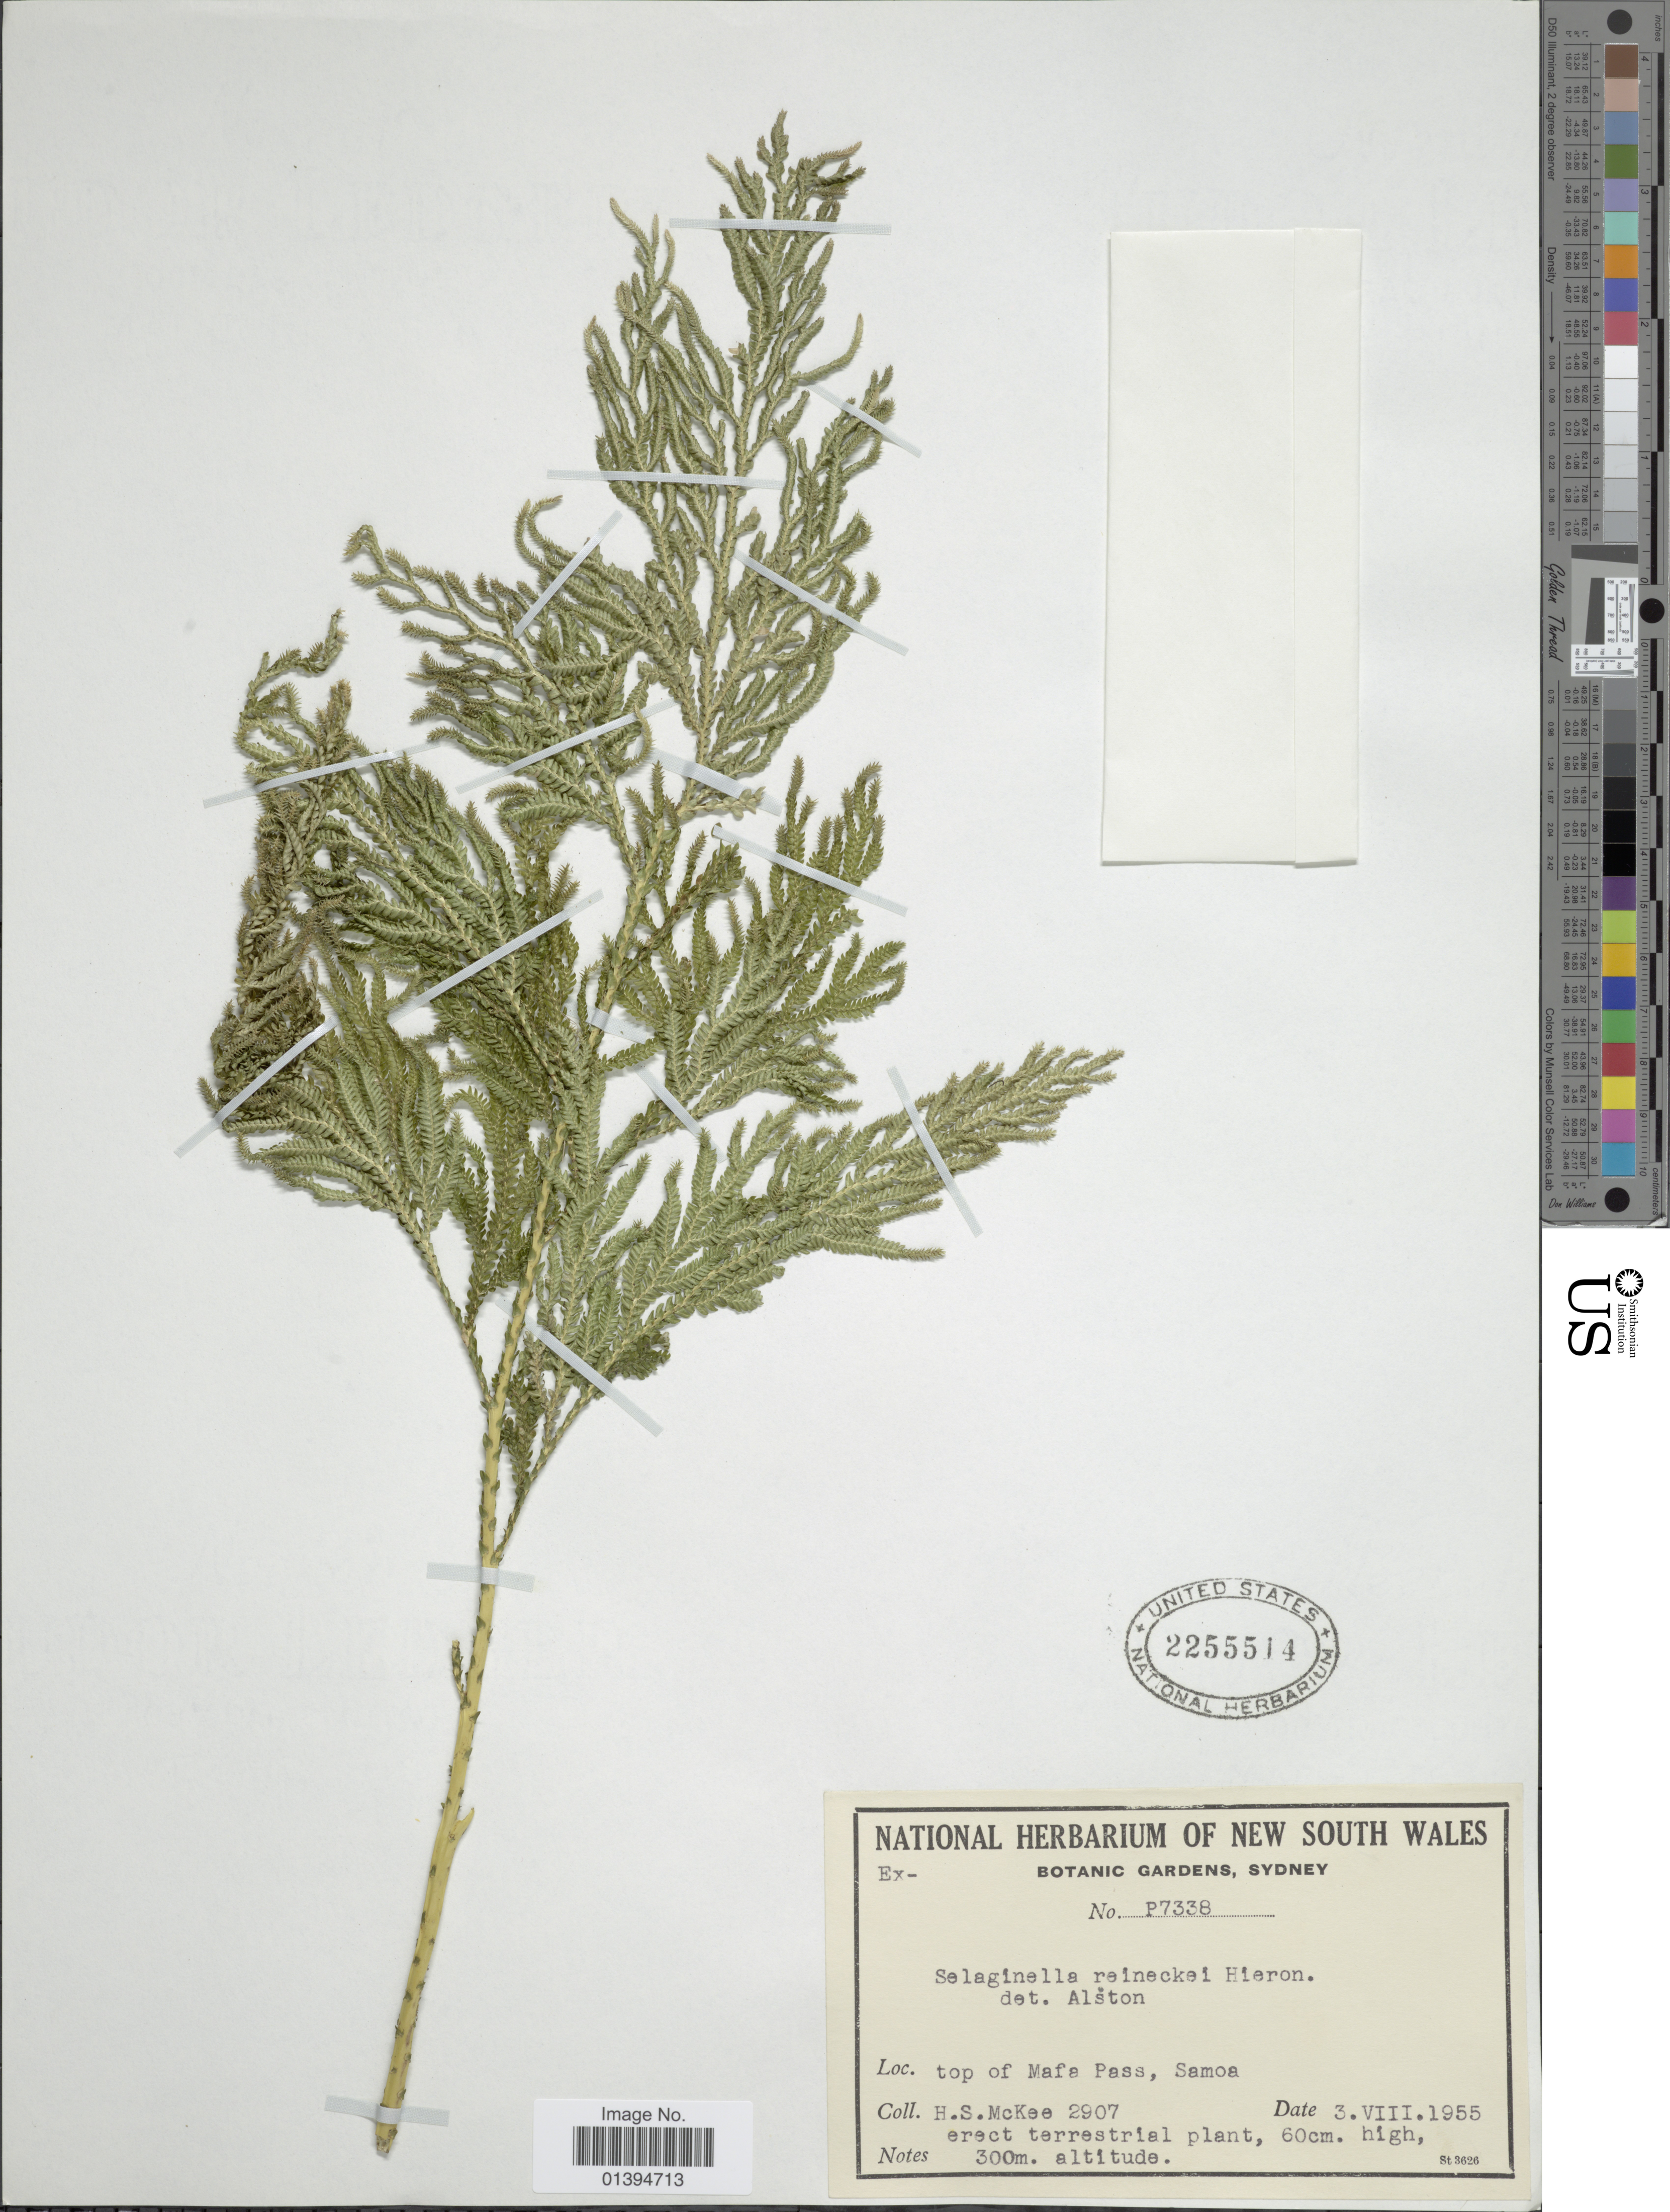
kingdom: Plantae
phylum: Tracheophyta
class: Lycopodiopsida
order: Selaginellales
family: Selaginellaceae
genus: Selaginella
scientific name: Selaginella reineckei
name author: Hieron.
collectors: H. S. McKee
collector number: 2907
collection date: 1955-08-03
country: Samoa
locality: Top of Mafa Pass, Samoa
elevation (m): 300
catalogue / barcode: US 2255514